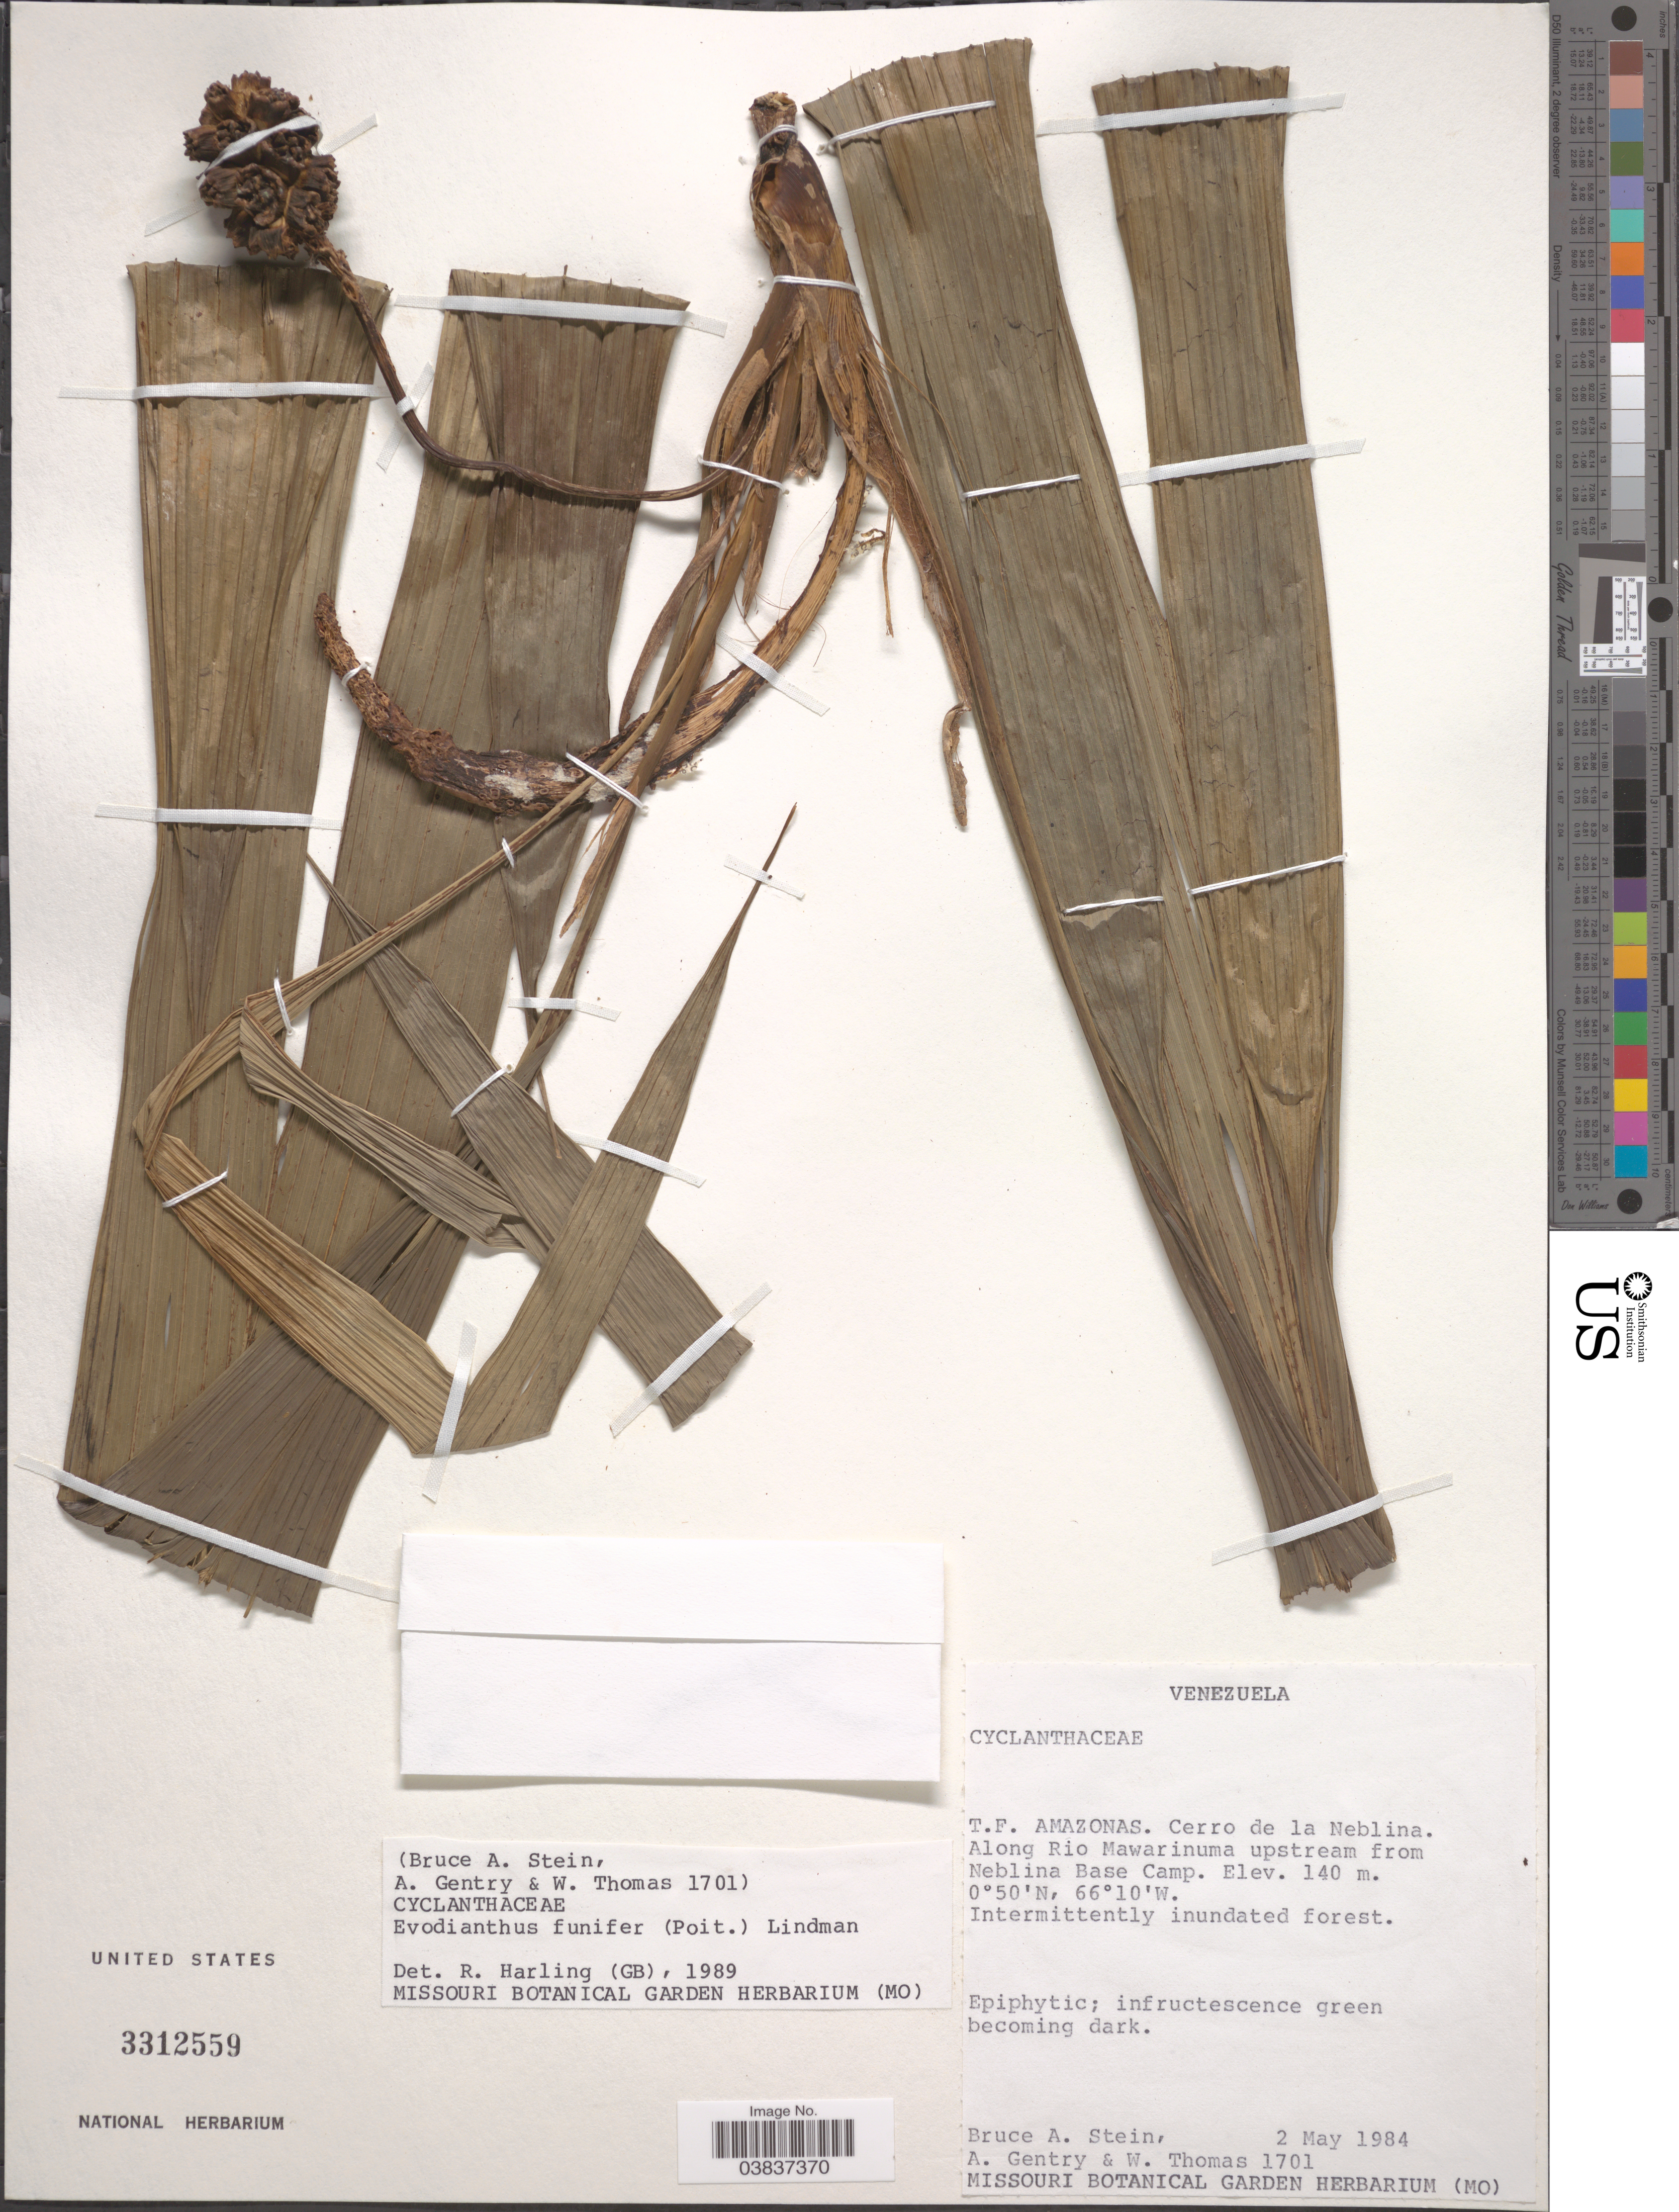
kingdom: Plantae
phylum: Tracheophyta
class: Liliopsida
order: Pandanales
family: Cyclanthaceae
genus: Evodianthus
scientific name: Evodianthus funifer subsp. funifer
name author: (Poit.) Lindm.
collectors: B. A. Stein, A. H. Gentry & W. Thomas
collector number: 1701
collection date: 1984-05-02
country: Venezuela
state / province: Amazonas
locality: T.F. Amazonas. Cerro de la Neblina. Along Rio Mawarinuma upstream from Neblina Base Camp.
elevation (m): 140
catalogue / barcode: US 3312559